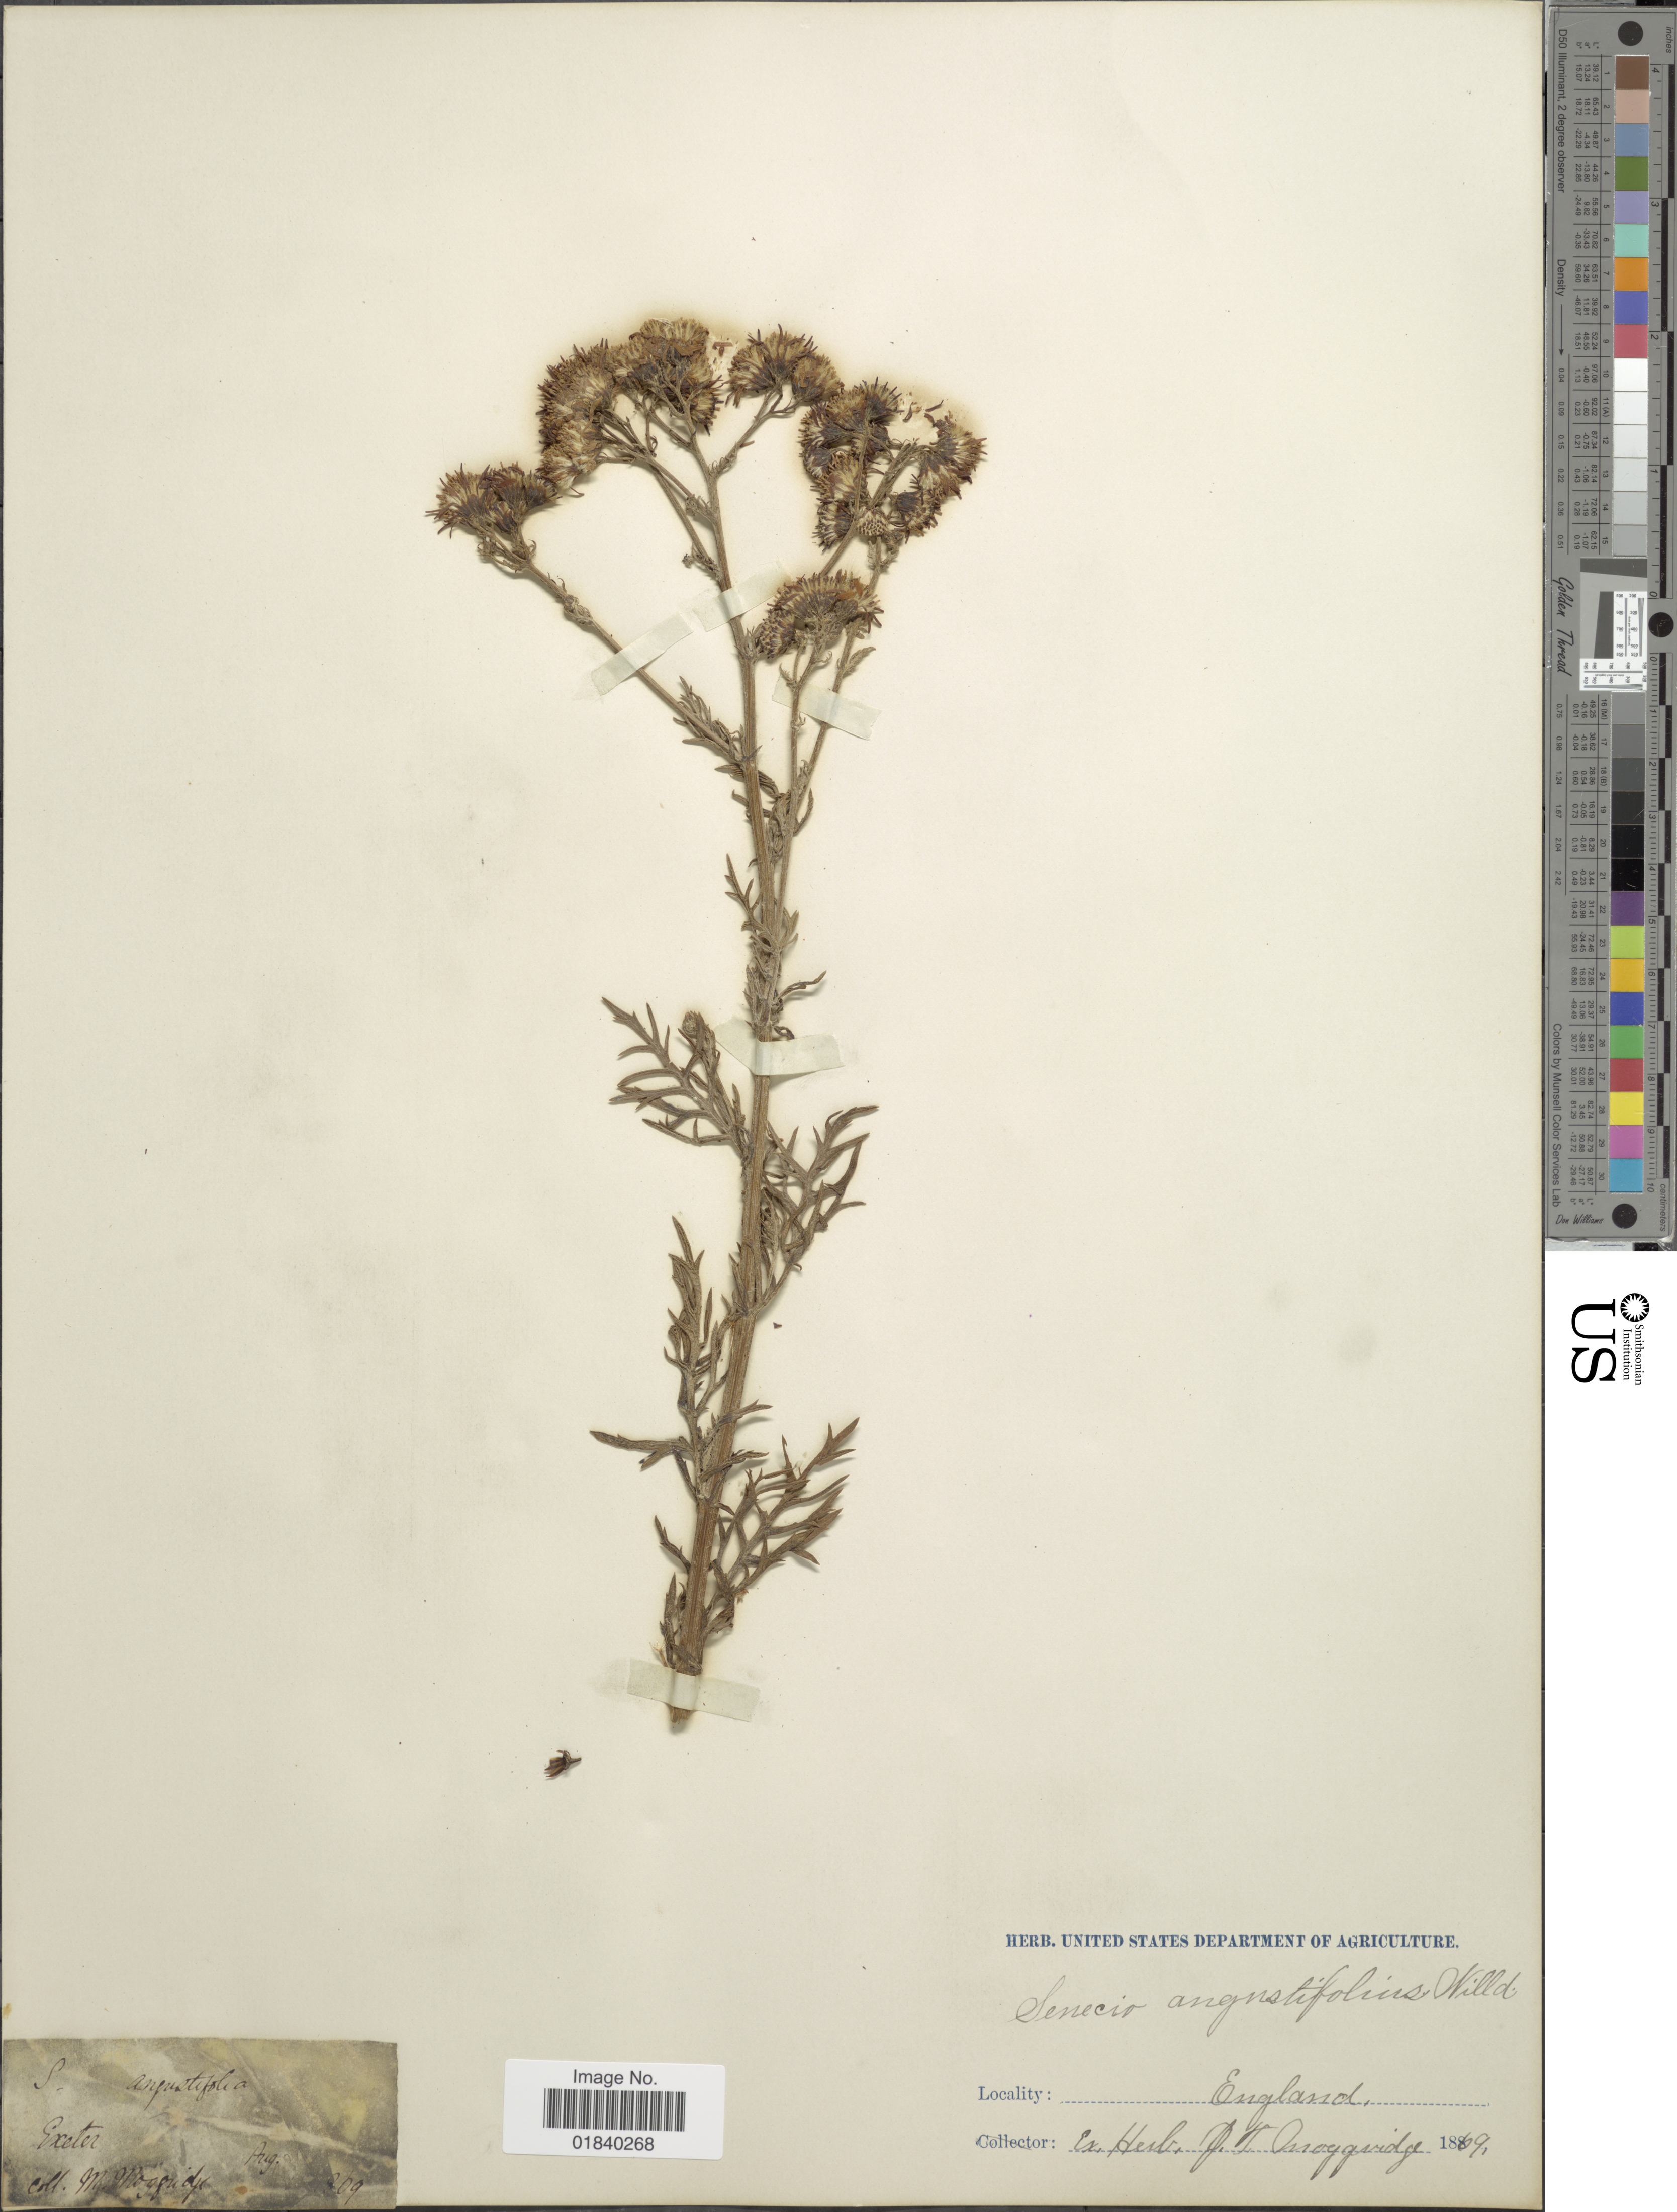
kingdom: Plantae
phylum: Tracheophyta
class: Magnoliopsida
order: Asterales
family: Asteraceae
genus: Senecio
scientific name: Senecio angustifolius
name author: (Thunb.) Willd.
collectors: M. Moggridge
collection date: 1869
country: United Kingdom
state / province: England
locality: England. Exeter